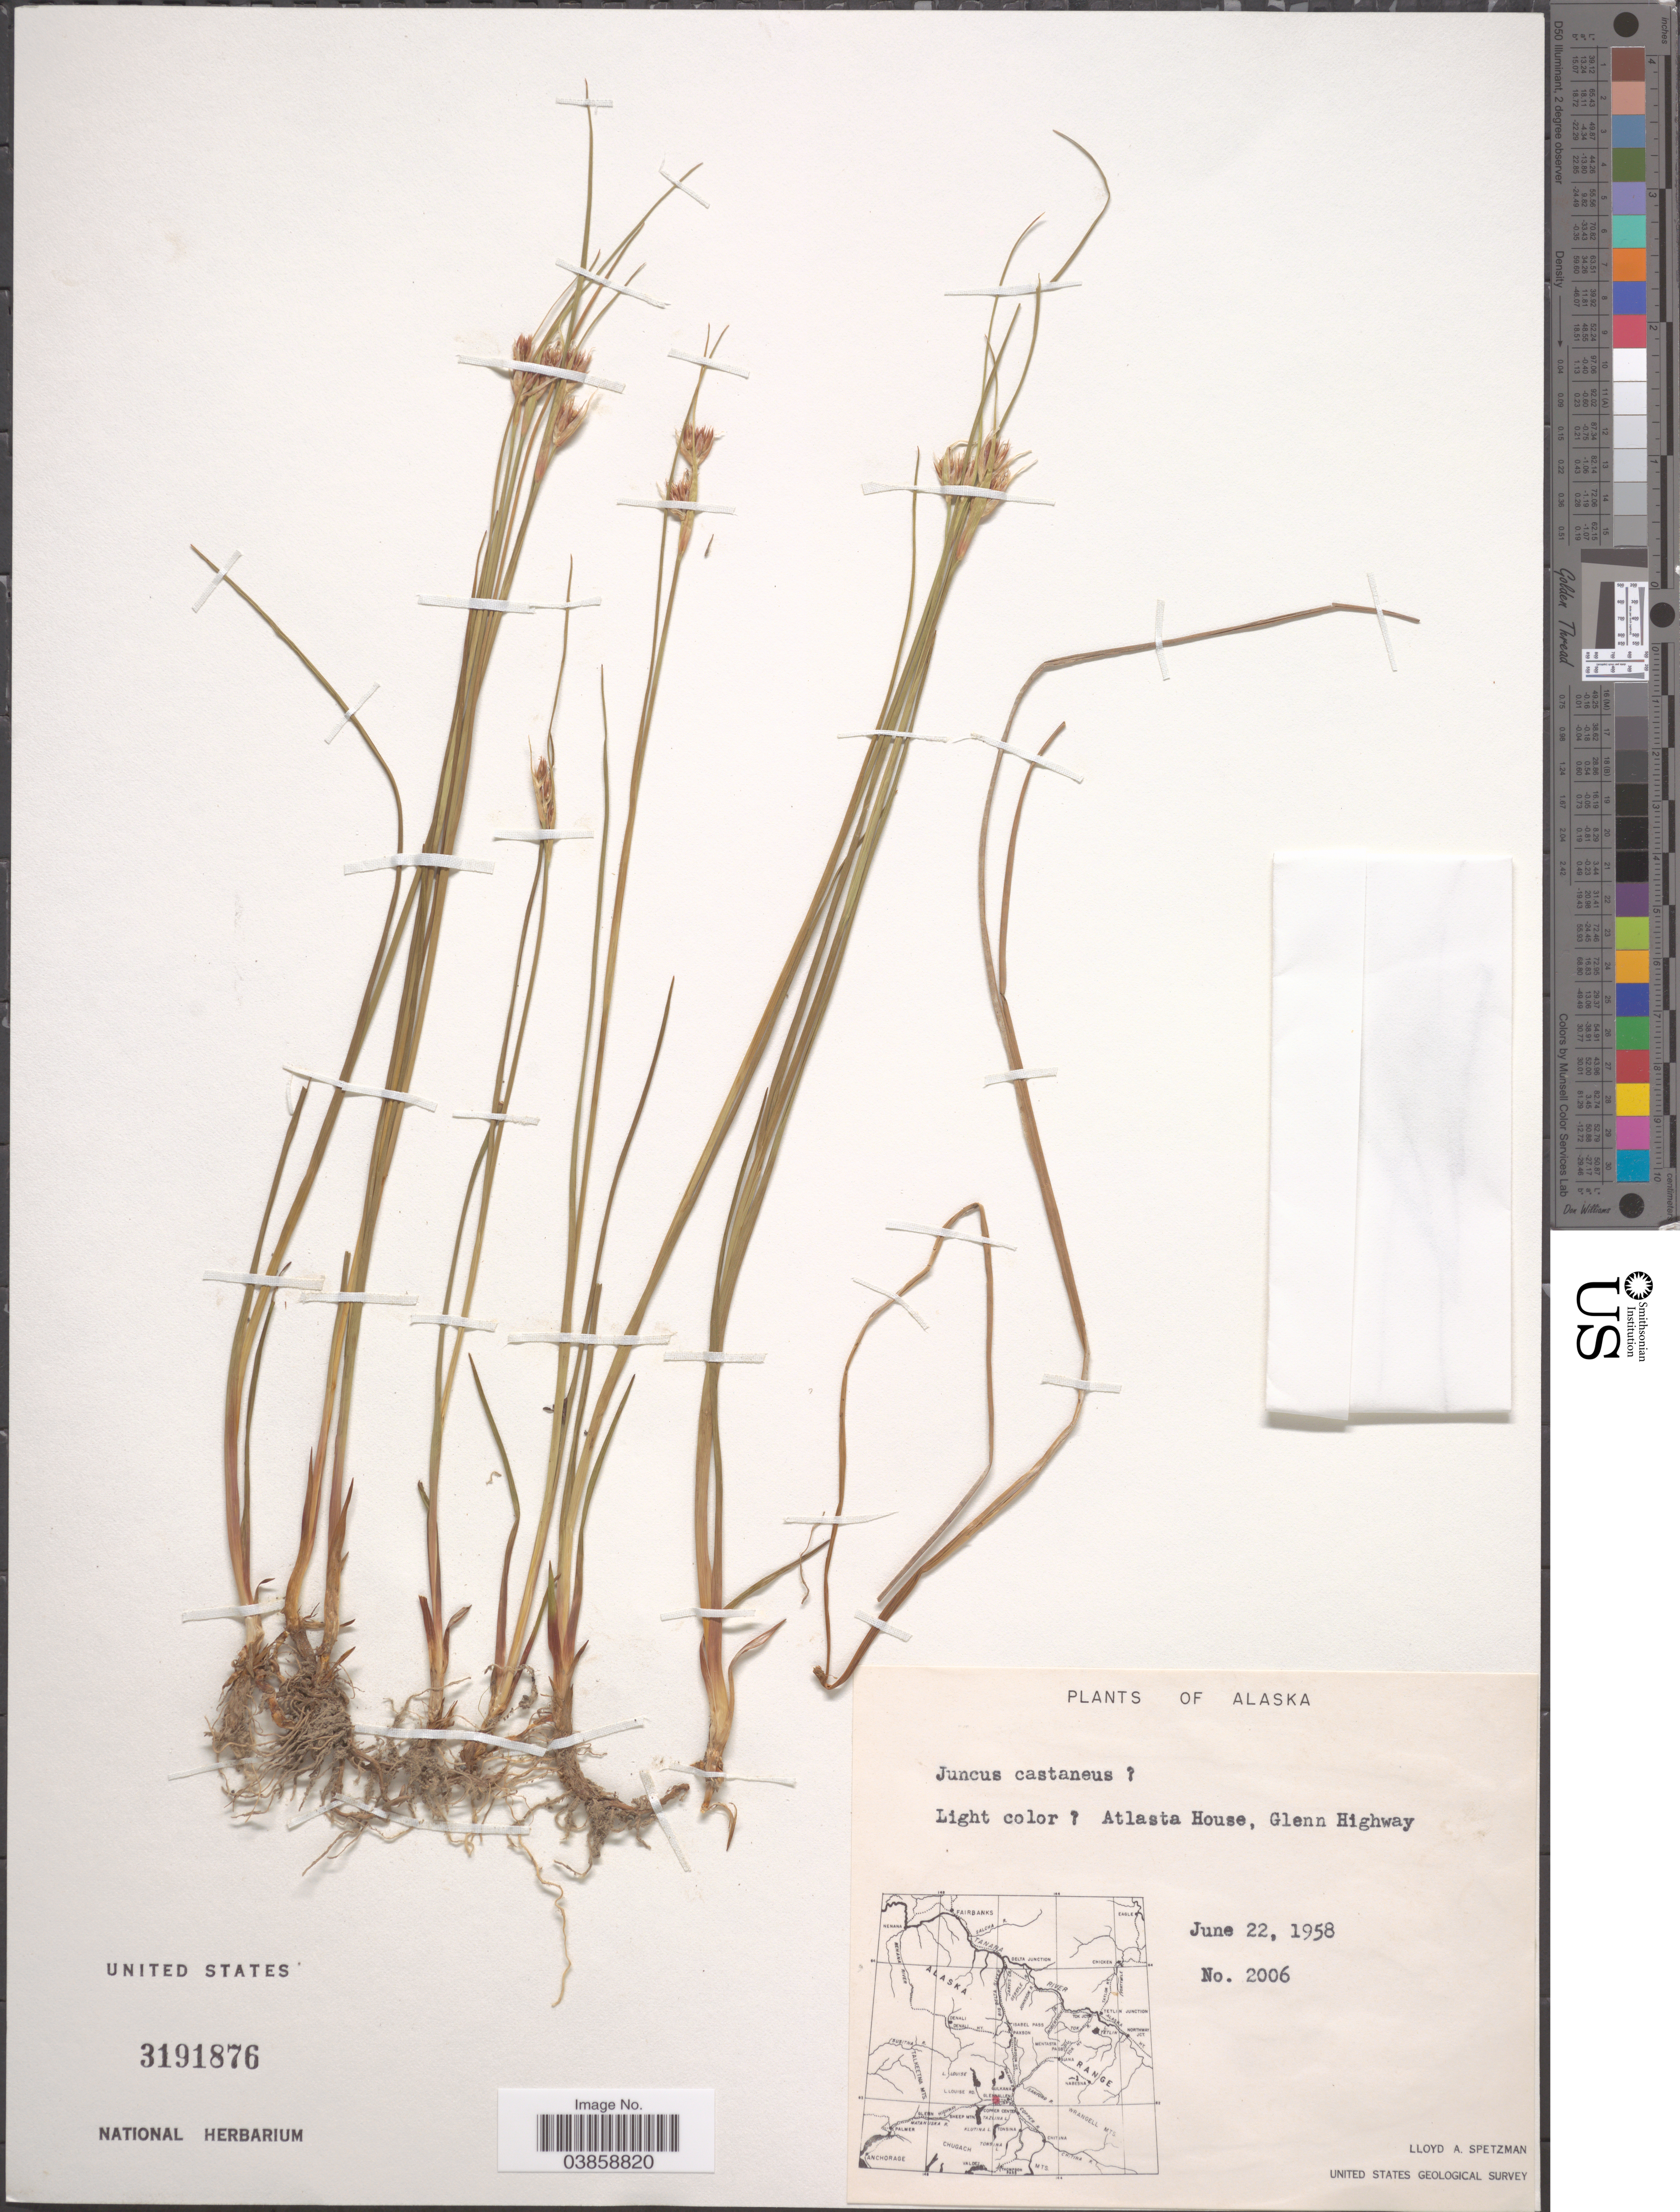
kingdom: Plantae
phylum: Tracheophyta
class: Liliopsida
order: Poales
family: Juncaceae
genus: Juncus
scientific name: Juncus sp.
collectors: L. Spetzman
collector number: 2006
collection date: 1958-06-22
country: United States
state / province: Alaska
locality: Atlasta House, Gleen Highway.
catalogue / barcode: US 3191876